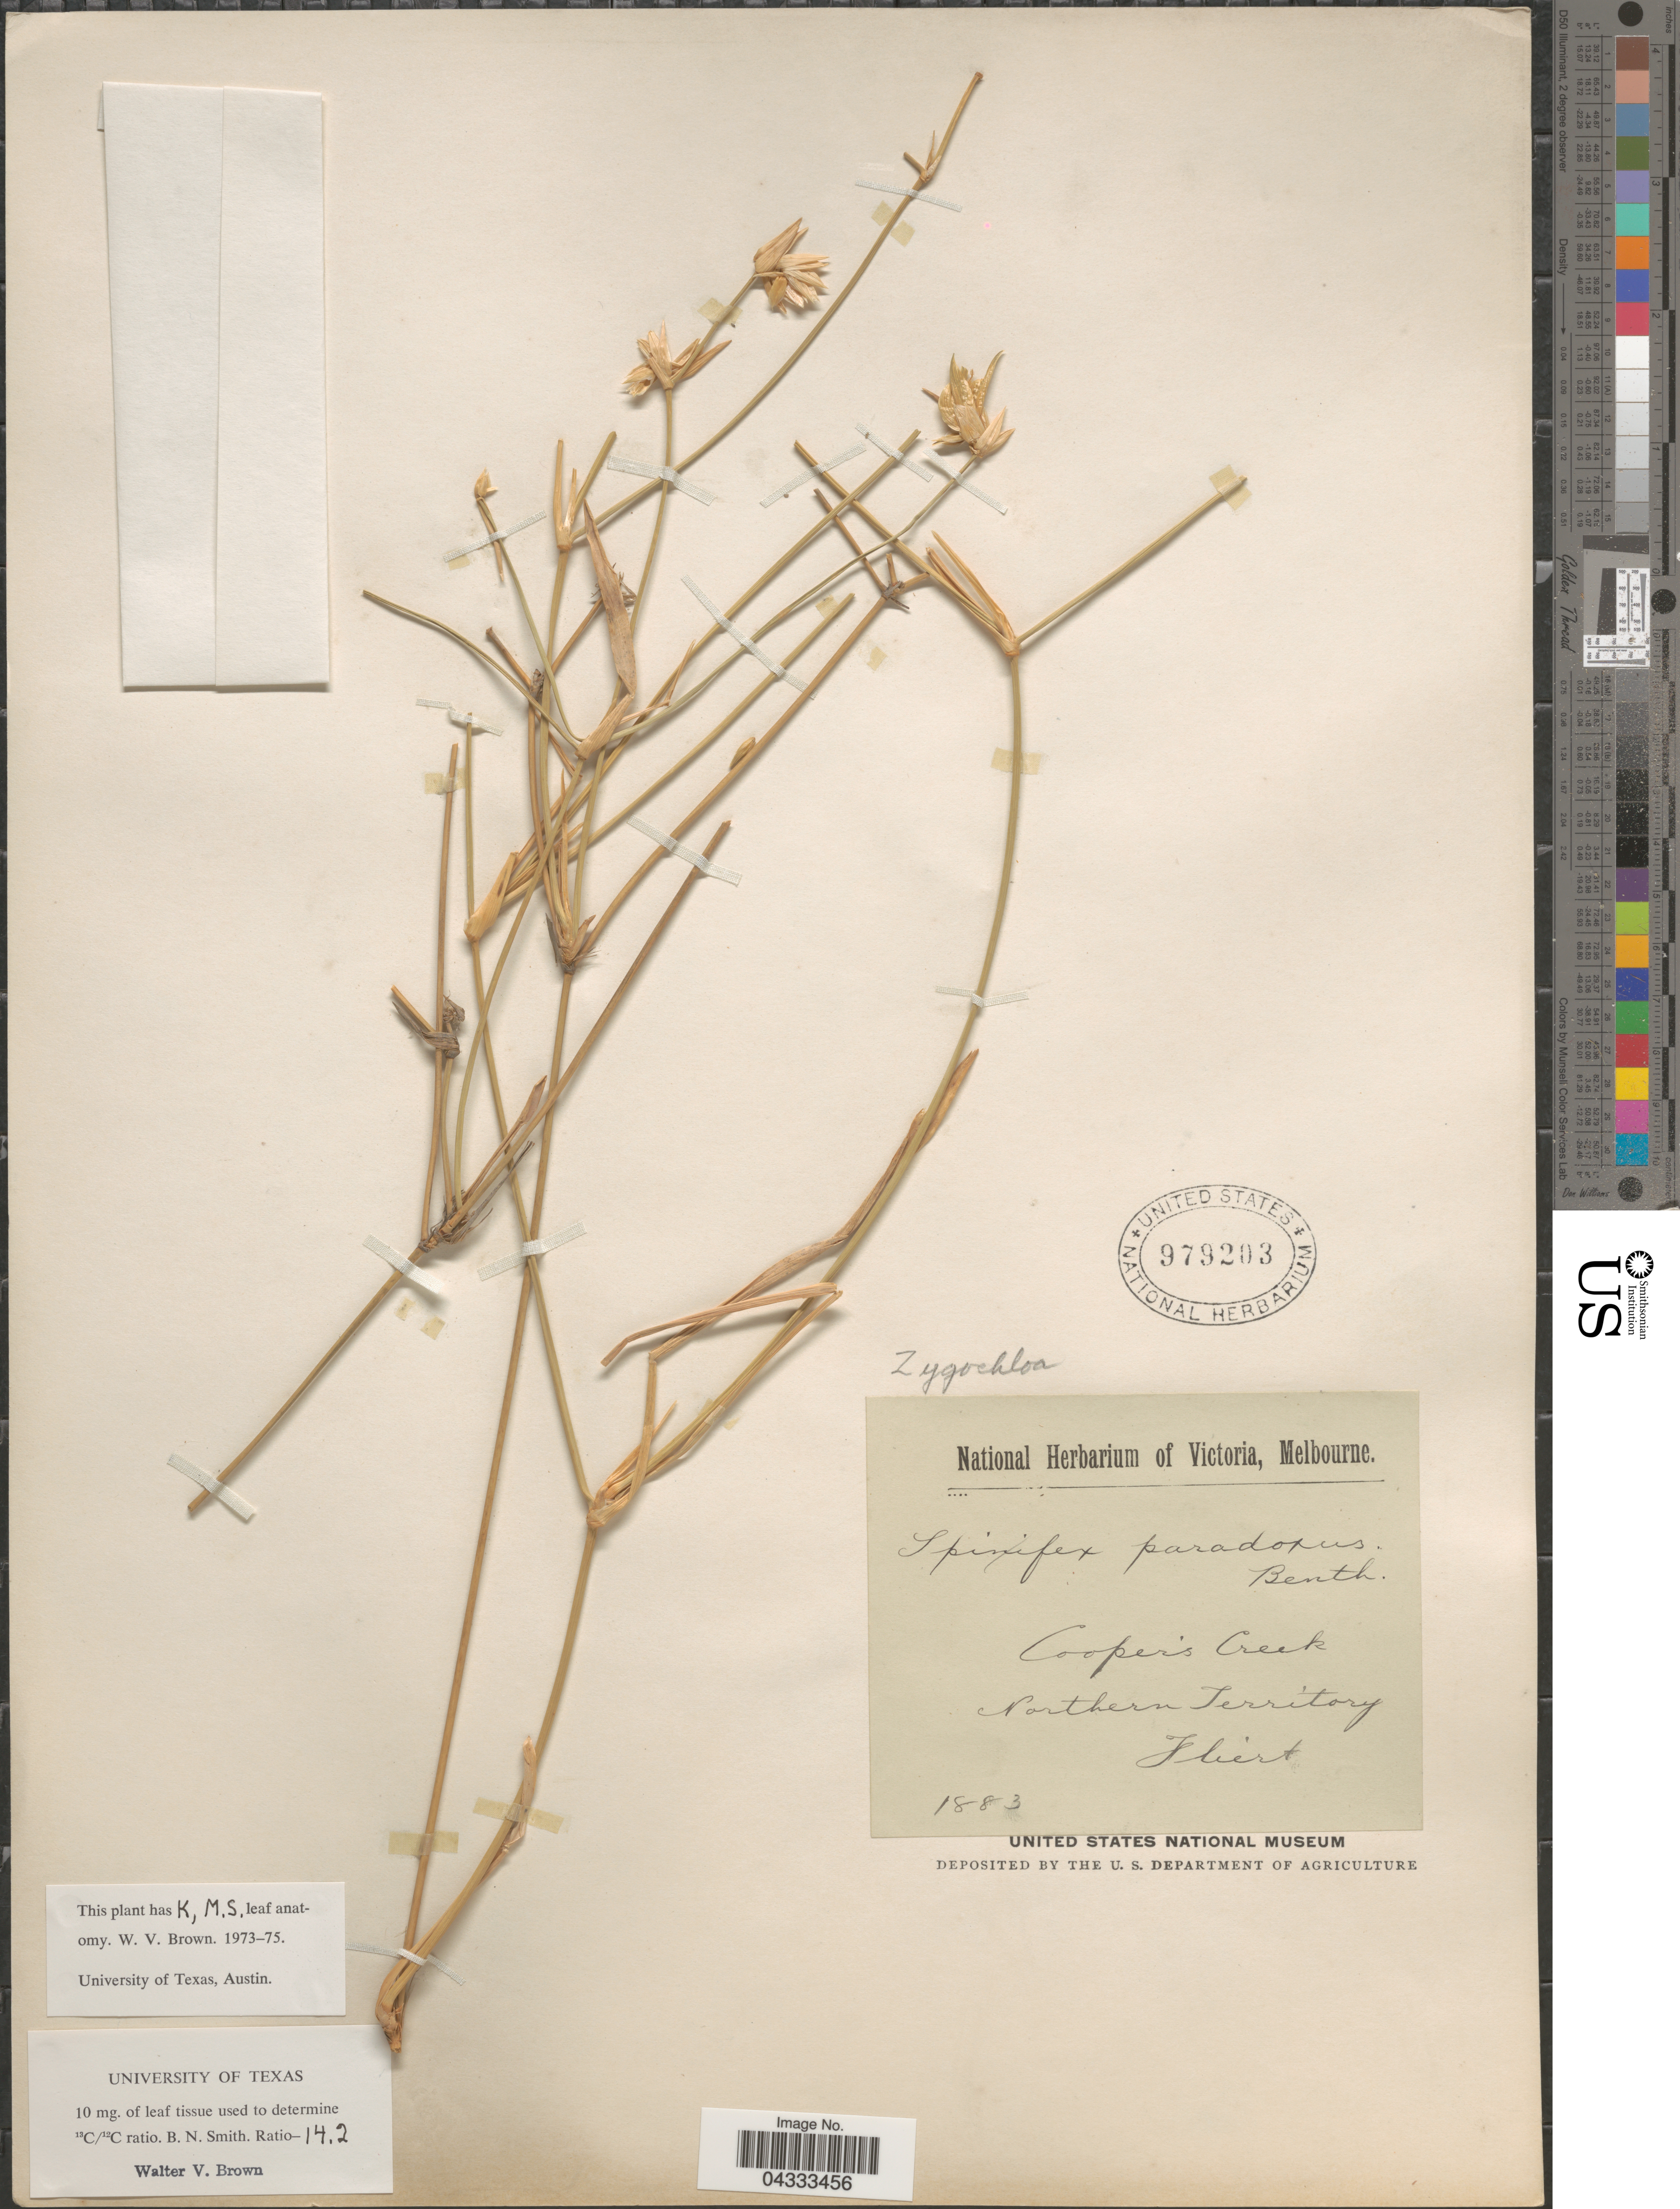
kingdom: Plantae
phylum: Tracheophyta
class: Liliopsida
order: Poales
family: Poaceae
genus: Zygochloa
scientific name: Zygochloa paradoxa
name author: (R. Br.) S.T. Blake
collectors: Hubert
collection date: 1883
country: Australia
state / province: Northern Territory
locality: Cooper's Creek.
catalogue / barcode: US 979203